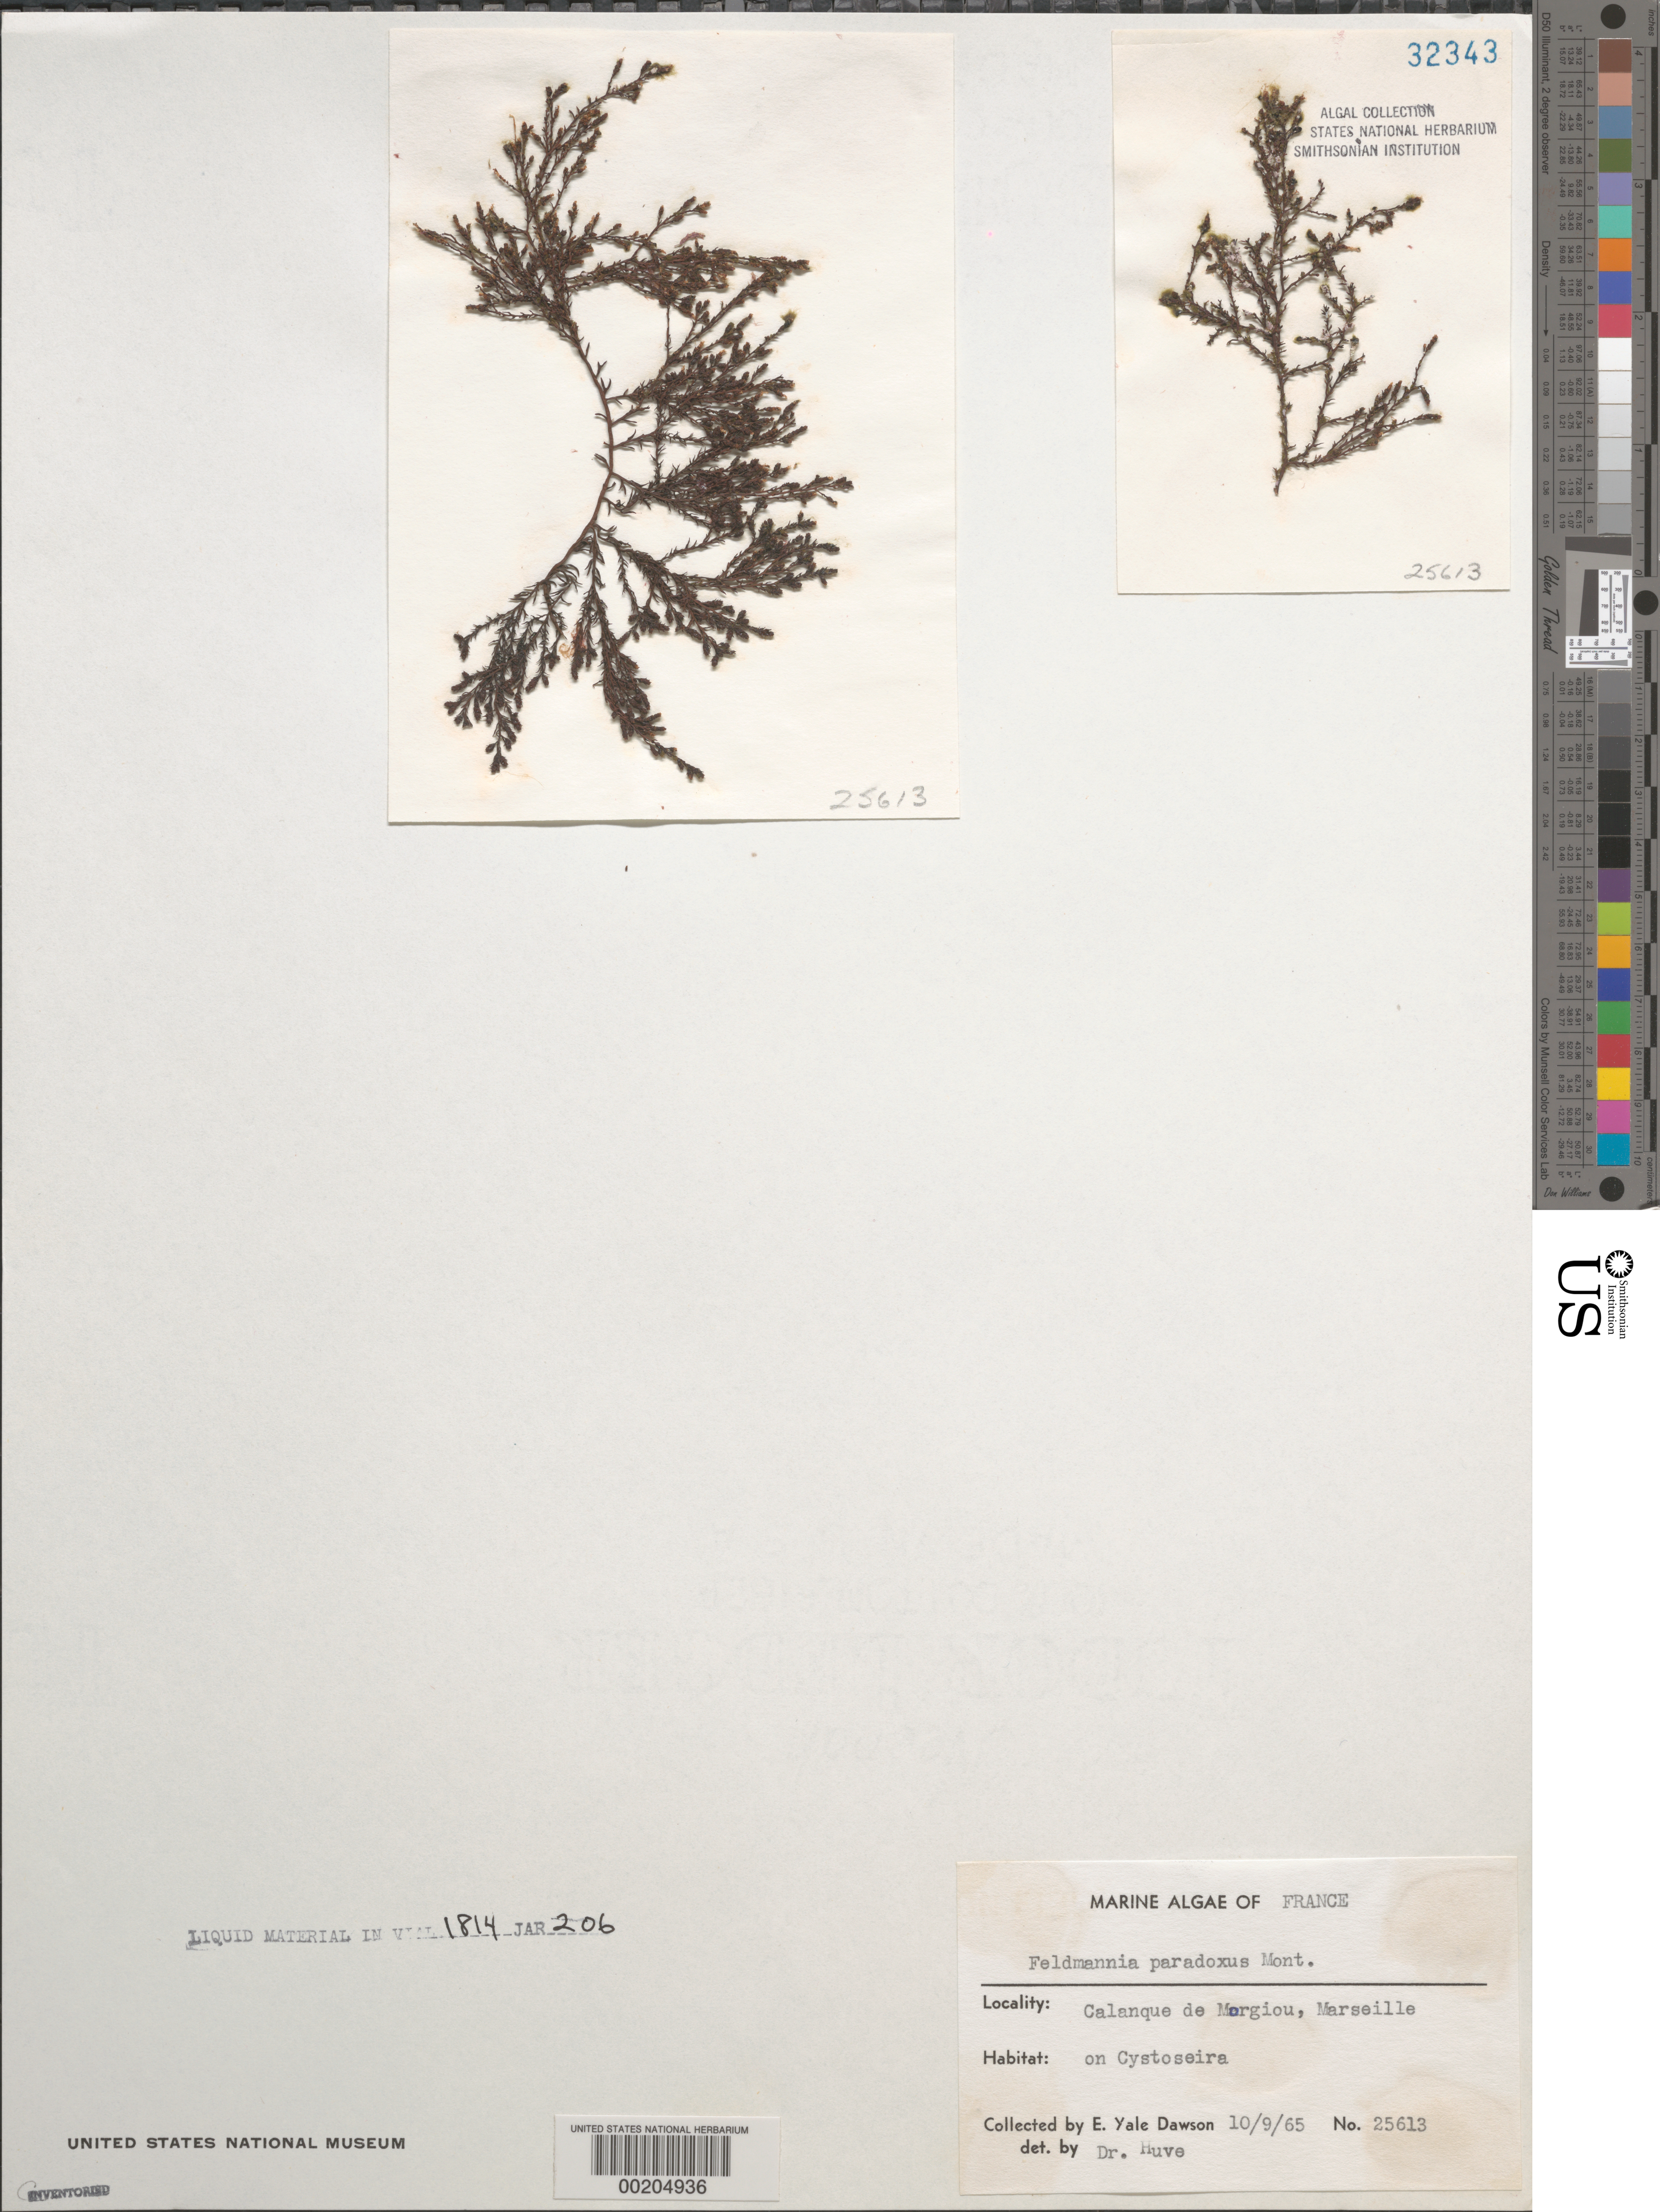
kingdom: Chromista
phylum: Ochrophyta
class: Phaeophyceae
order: Ectocarpales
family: Acinetosporaceae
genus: Feldmannia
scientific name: Feldmannia paradoxa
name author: (Montagne) G. Hamel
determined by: Huvé, H.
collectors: E. Y. Dawson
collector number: EYD 25613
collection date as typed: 09 Oct 1965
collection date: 1965-10-09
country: France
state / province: Provence-Alpes-Côte d'Azur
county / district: Bouches-du-Rhône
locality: Marseille, Calanque de Morgiou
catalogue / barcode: US 32343